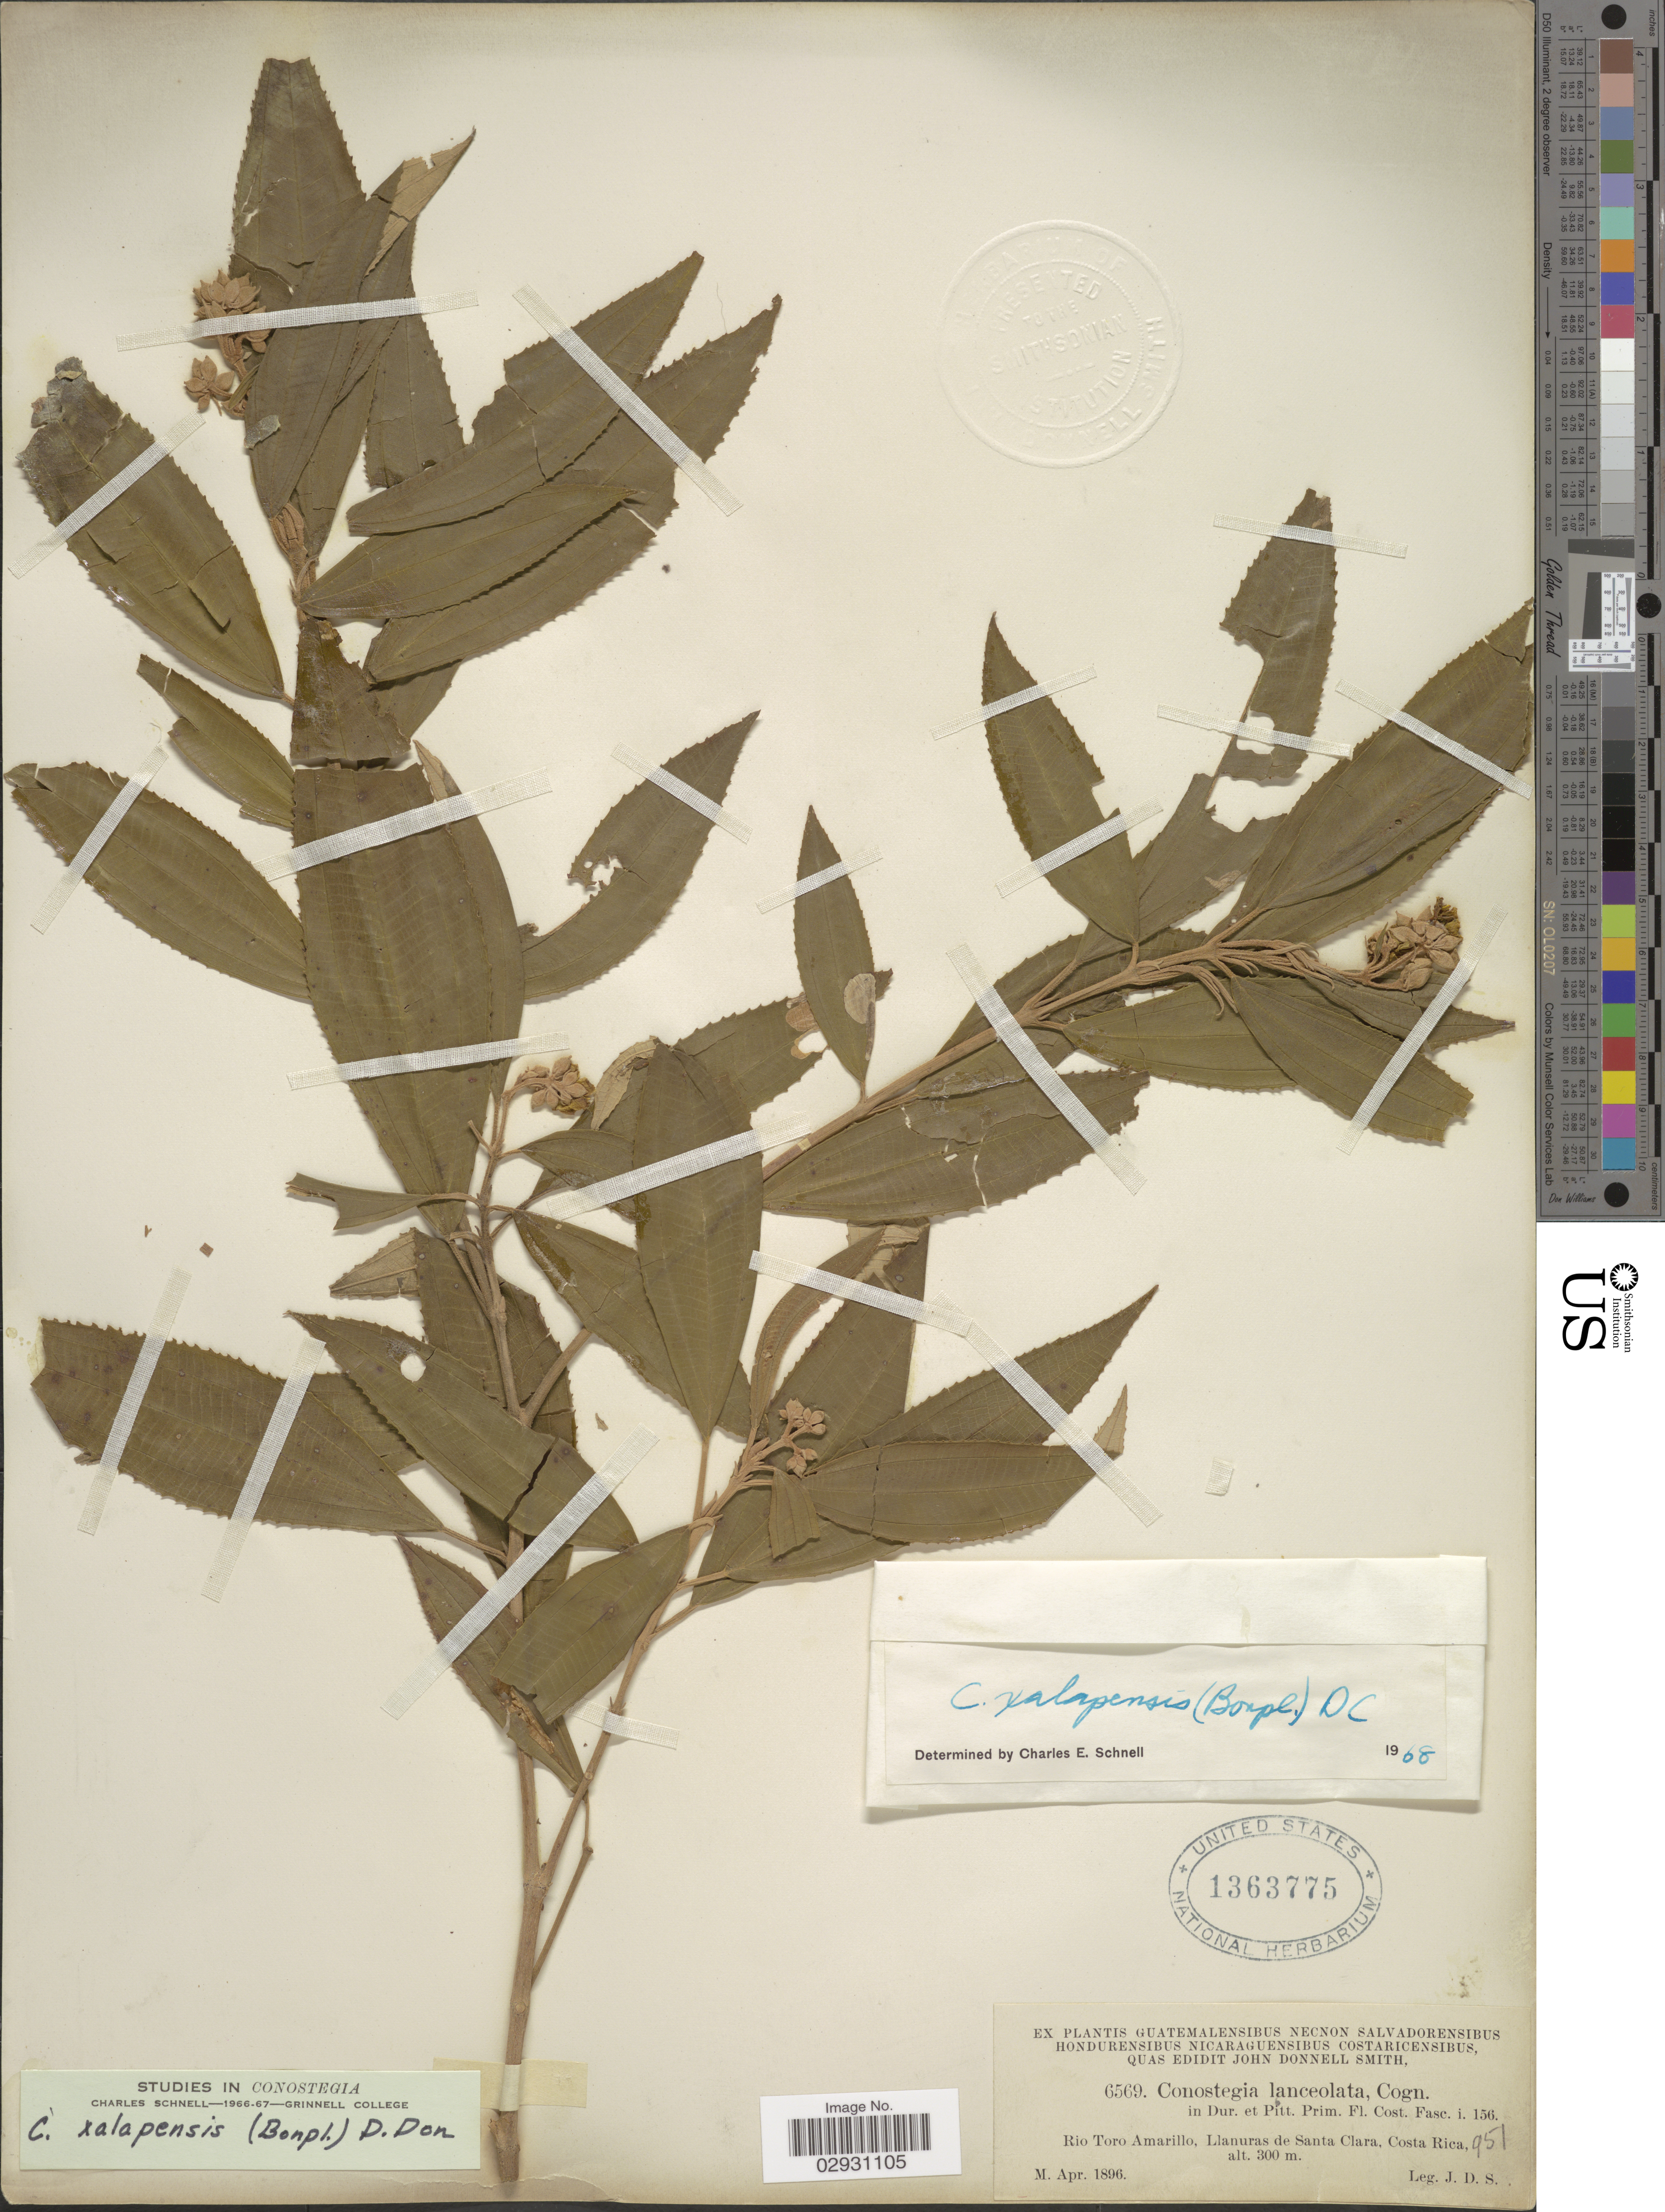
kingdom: Plantae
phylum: Tracheophyta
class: Magnoliopsida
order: Myrtales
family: Melastomataceae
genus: Conostegia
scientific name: Conostegia quadrangularis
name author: Schltdl. ex Steud.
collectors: J. Donnell Smith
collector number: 6569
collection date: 1896-04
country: Costa Rica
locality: Rio Toro Amarillo, Llanuras de Santa Clara.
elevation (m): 300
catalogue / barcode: US 1363775